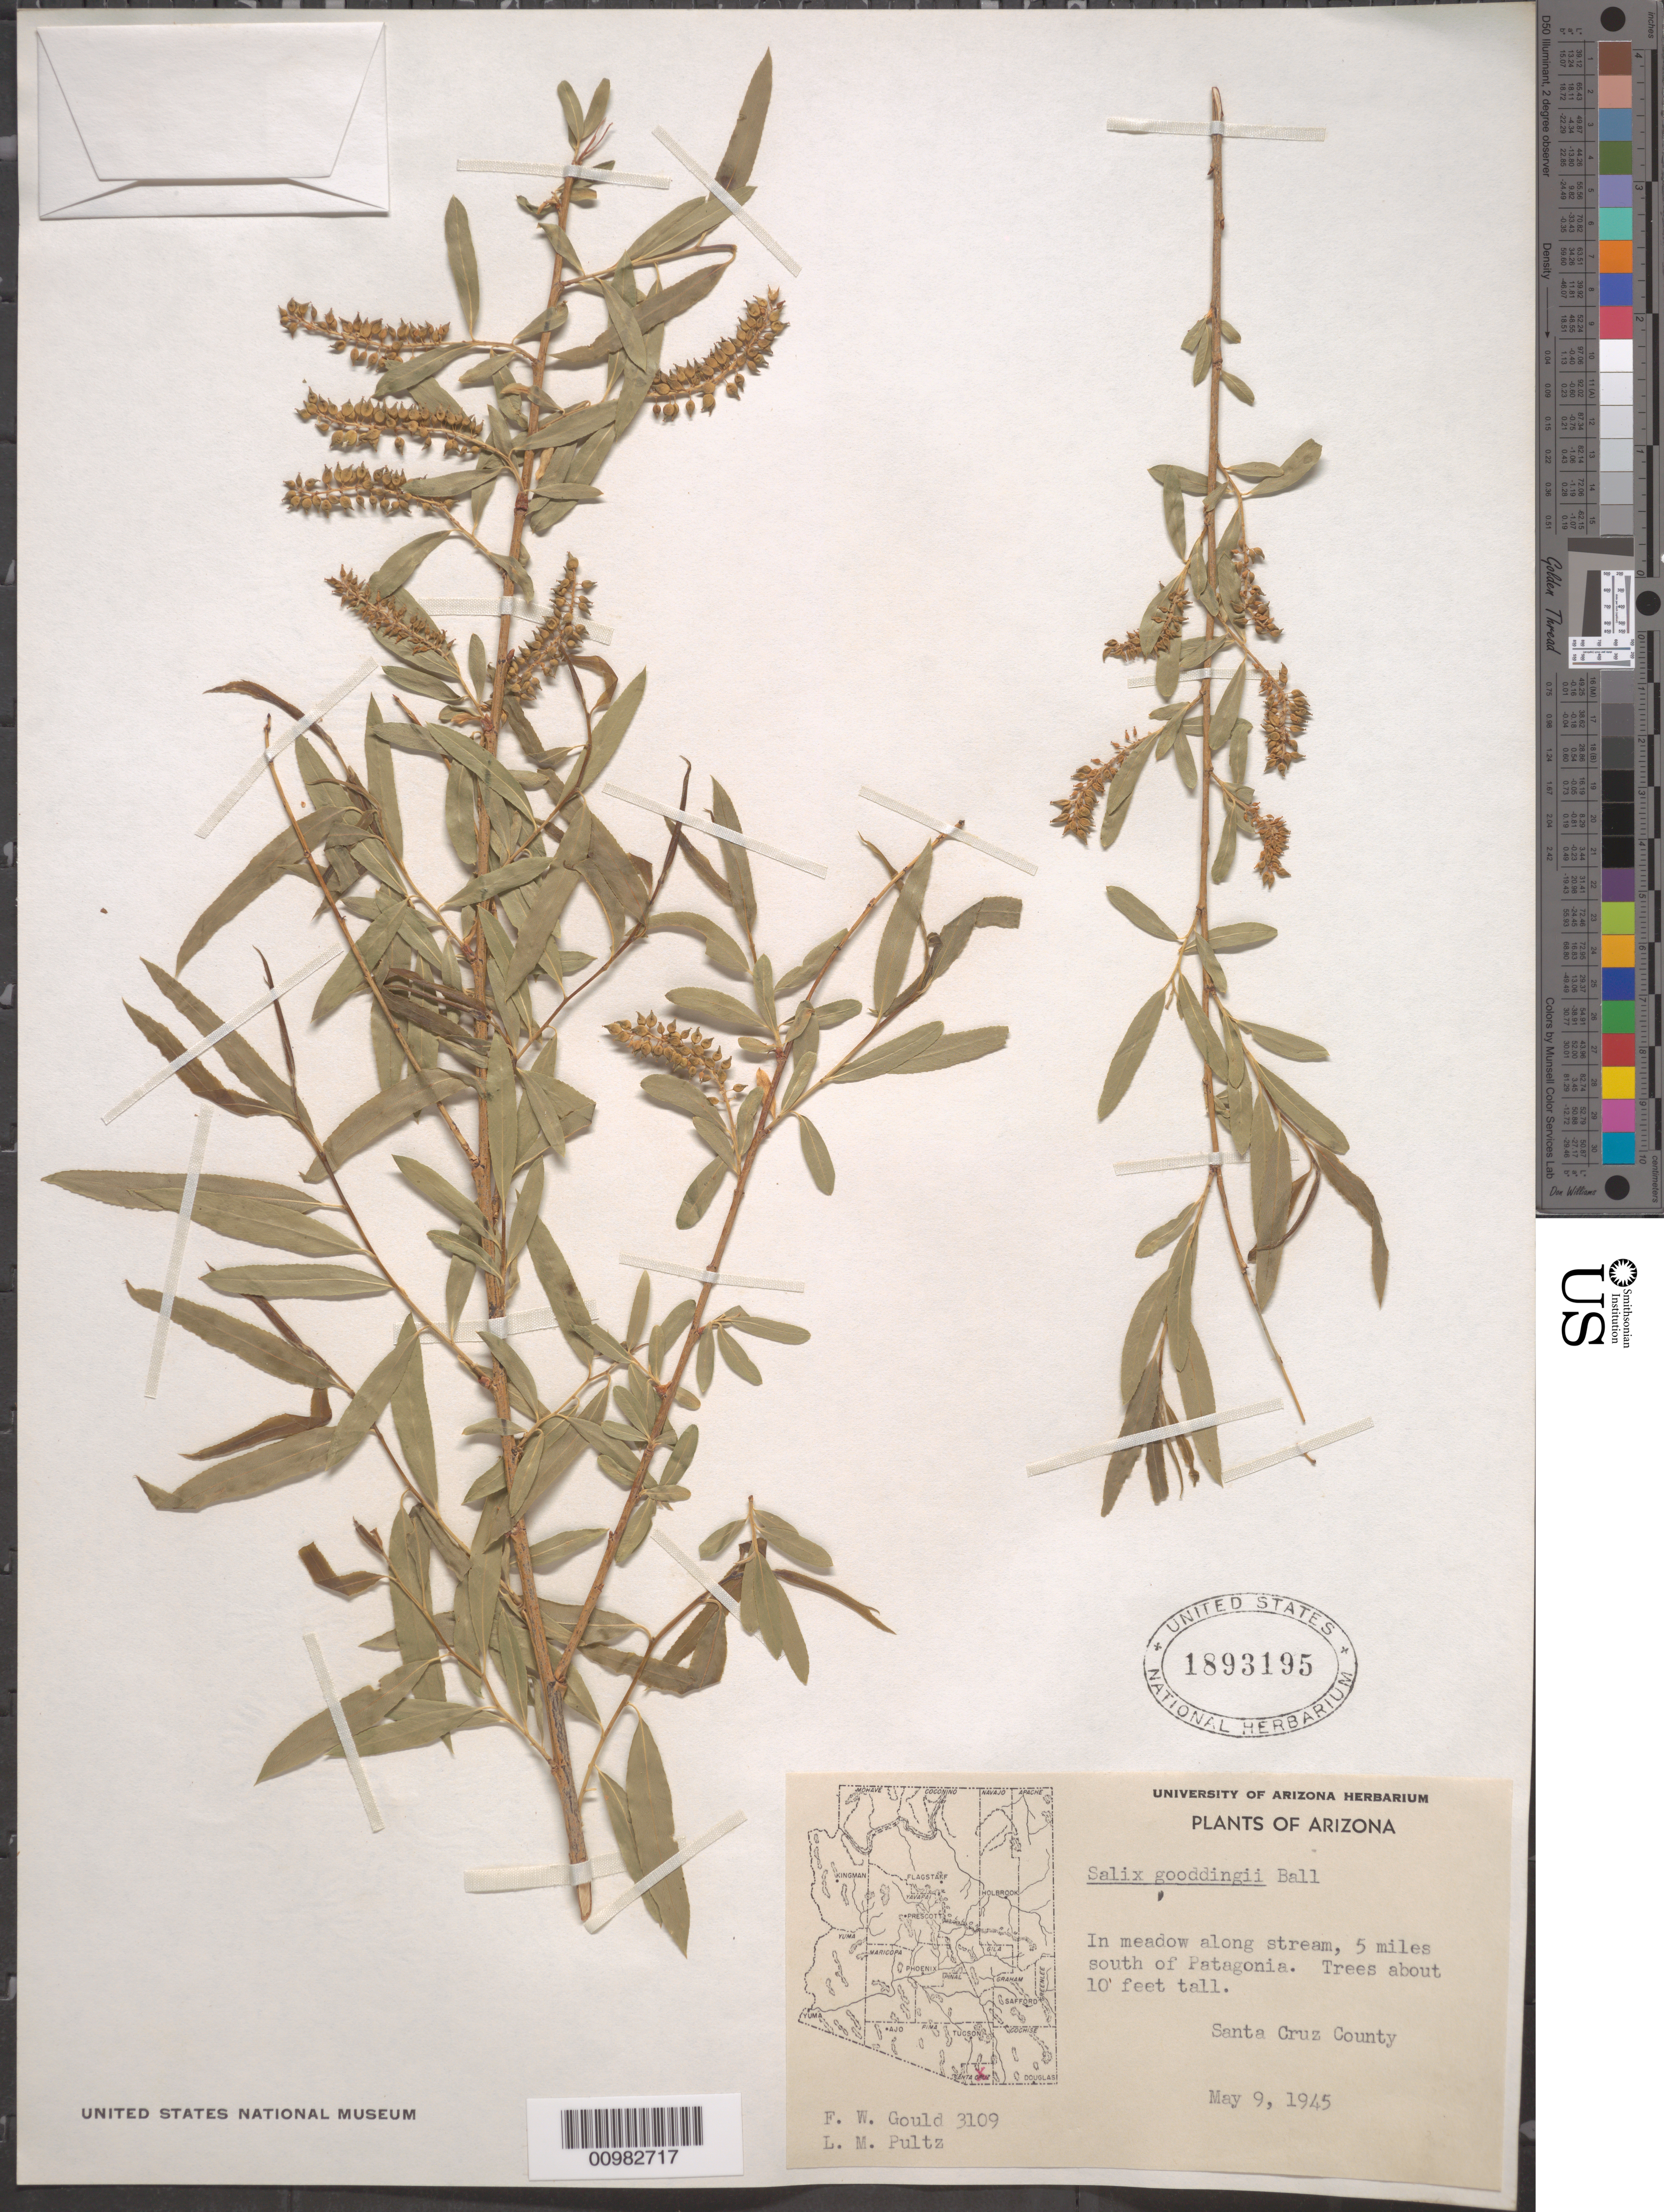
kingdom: Plantae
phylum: Tracheophyta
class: Magnoliopsida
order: Malpighiales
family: Salicaceae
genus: Salix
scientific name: Salix gooddingii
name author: C.R. Ball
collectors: F. W. Gould & L. Pultz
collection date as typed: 09 May 1945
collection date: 1945-05-09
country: United States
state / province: Arizona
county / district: Santa Cruz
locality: In meadow along stream, 5 miles south of Patagonia.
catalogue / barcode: US 1893195